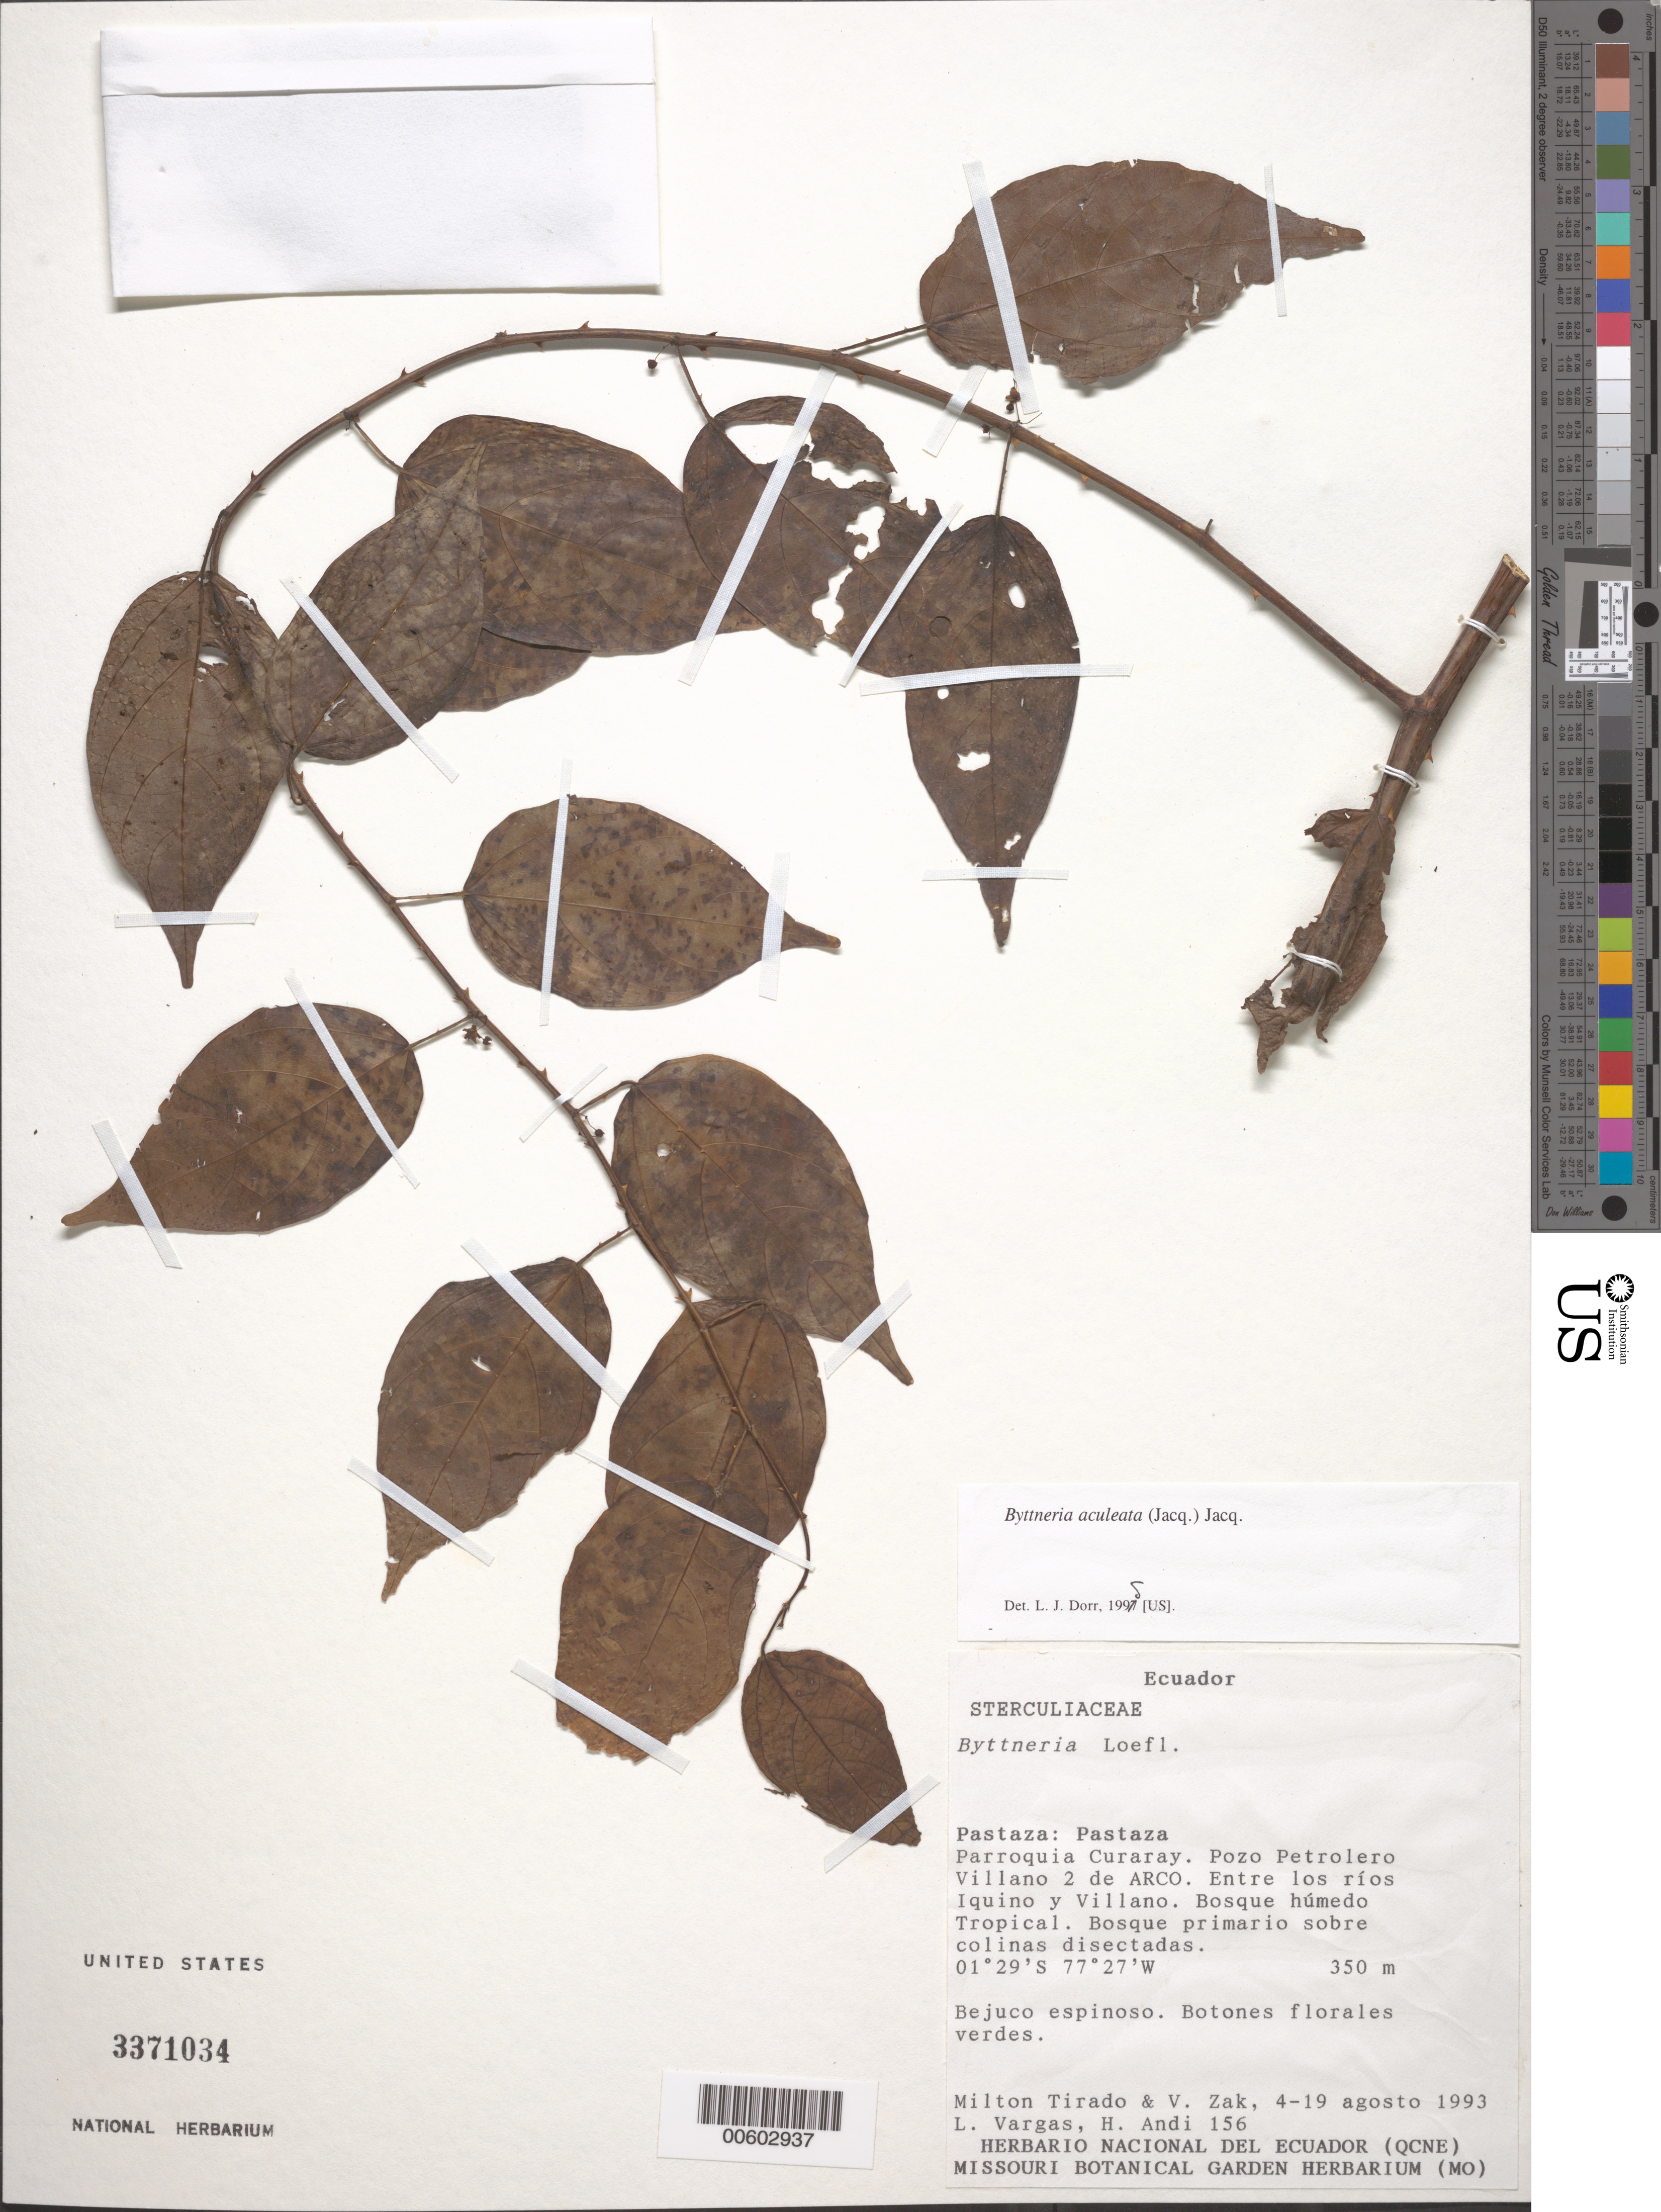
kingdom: Plantae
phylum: Tracheophyta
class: Magnoliopsida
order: Malvales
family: Malvaceae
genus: Byttneria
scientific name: Byttneria aculeata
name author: (Jacq.) Jacq.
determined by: Dorr, L. J., (BOT), Smithsonian Institution - National Museum of Natural History (UNITED STATES)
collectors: M. Tirado, V. Zak, L. Vargas & H. Andi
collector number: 156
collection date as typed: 04 Aug 1993 to 19 Aug 1993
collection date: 1993-08-04/1993-08-19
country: Ecuador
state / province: Pastaza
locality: Pastaza. Parroquia Curaray. Pozo petrolero Llano 2 de ARCO, entre los Ríos Iquino y Villano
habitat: Bosque húmedo tropical, bosque primario sobre colinas rdisectadas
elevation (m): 350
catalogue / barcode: US 3371034